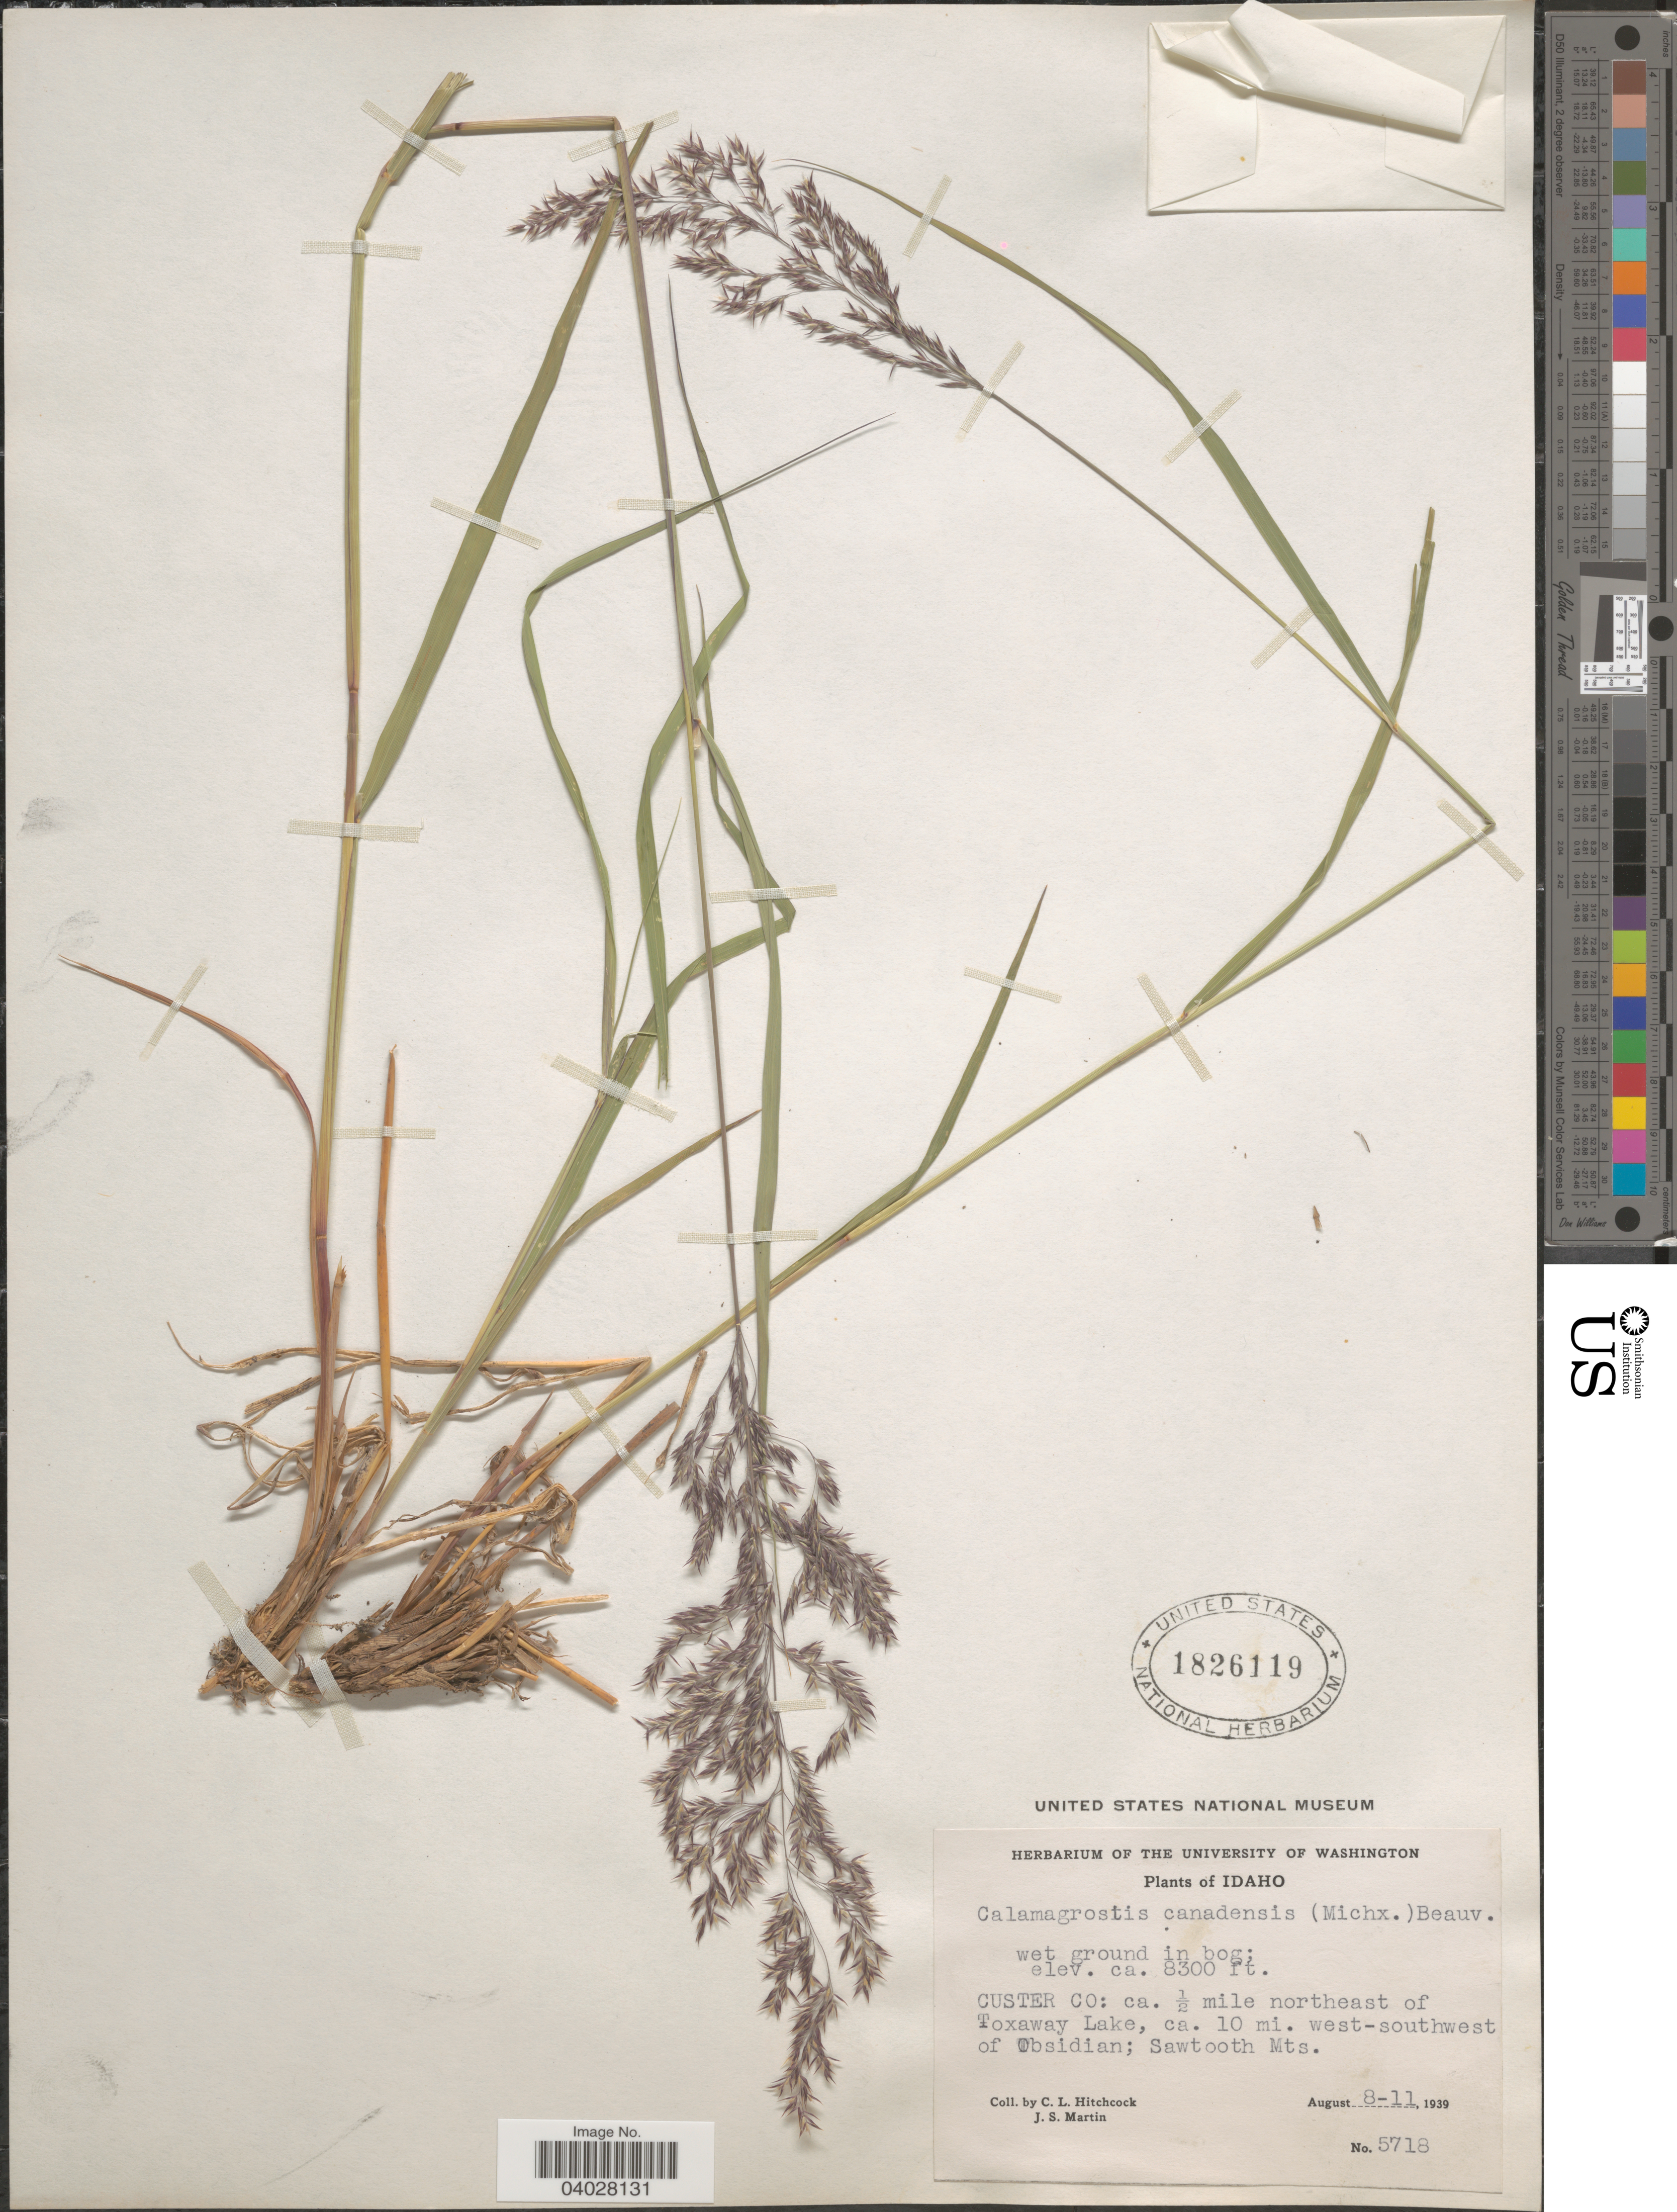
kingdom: Plantae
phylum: Tracheophyta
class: Liliopsida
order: Poales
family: Poaceae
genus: Calamagrostis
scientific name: Calamagrostis canadensis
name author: (Michx.) P. Beauv.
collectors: C. L. Hitchcock & J. S. Martin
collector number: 5718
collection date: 1939-08-08/1939-08-11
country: United States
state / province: Idaho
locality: Custer Co: ca. ½ miles northeast of Toxaway Lake, ca. 10 mi. west-southwest of Obsidian; Sawtooth Mts.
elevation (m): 2530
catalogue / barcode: US 1826119